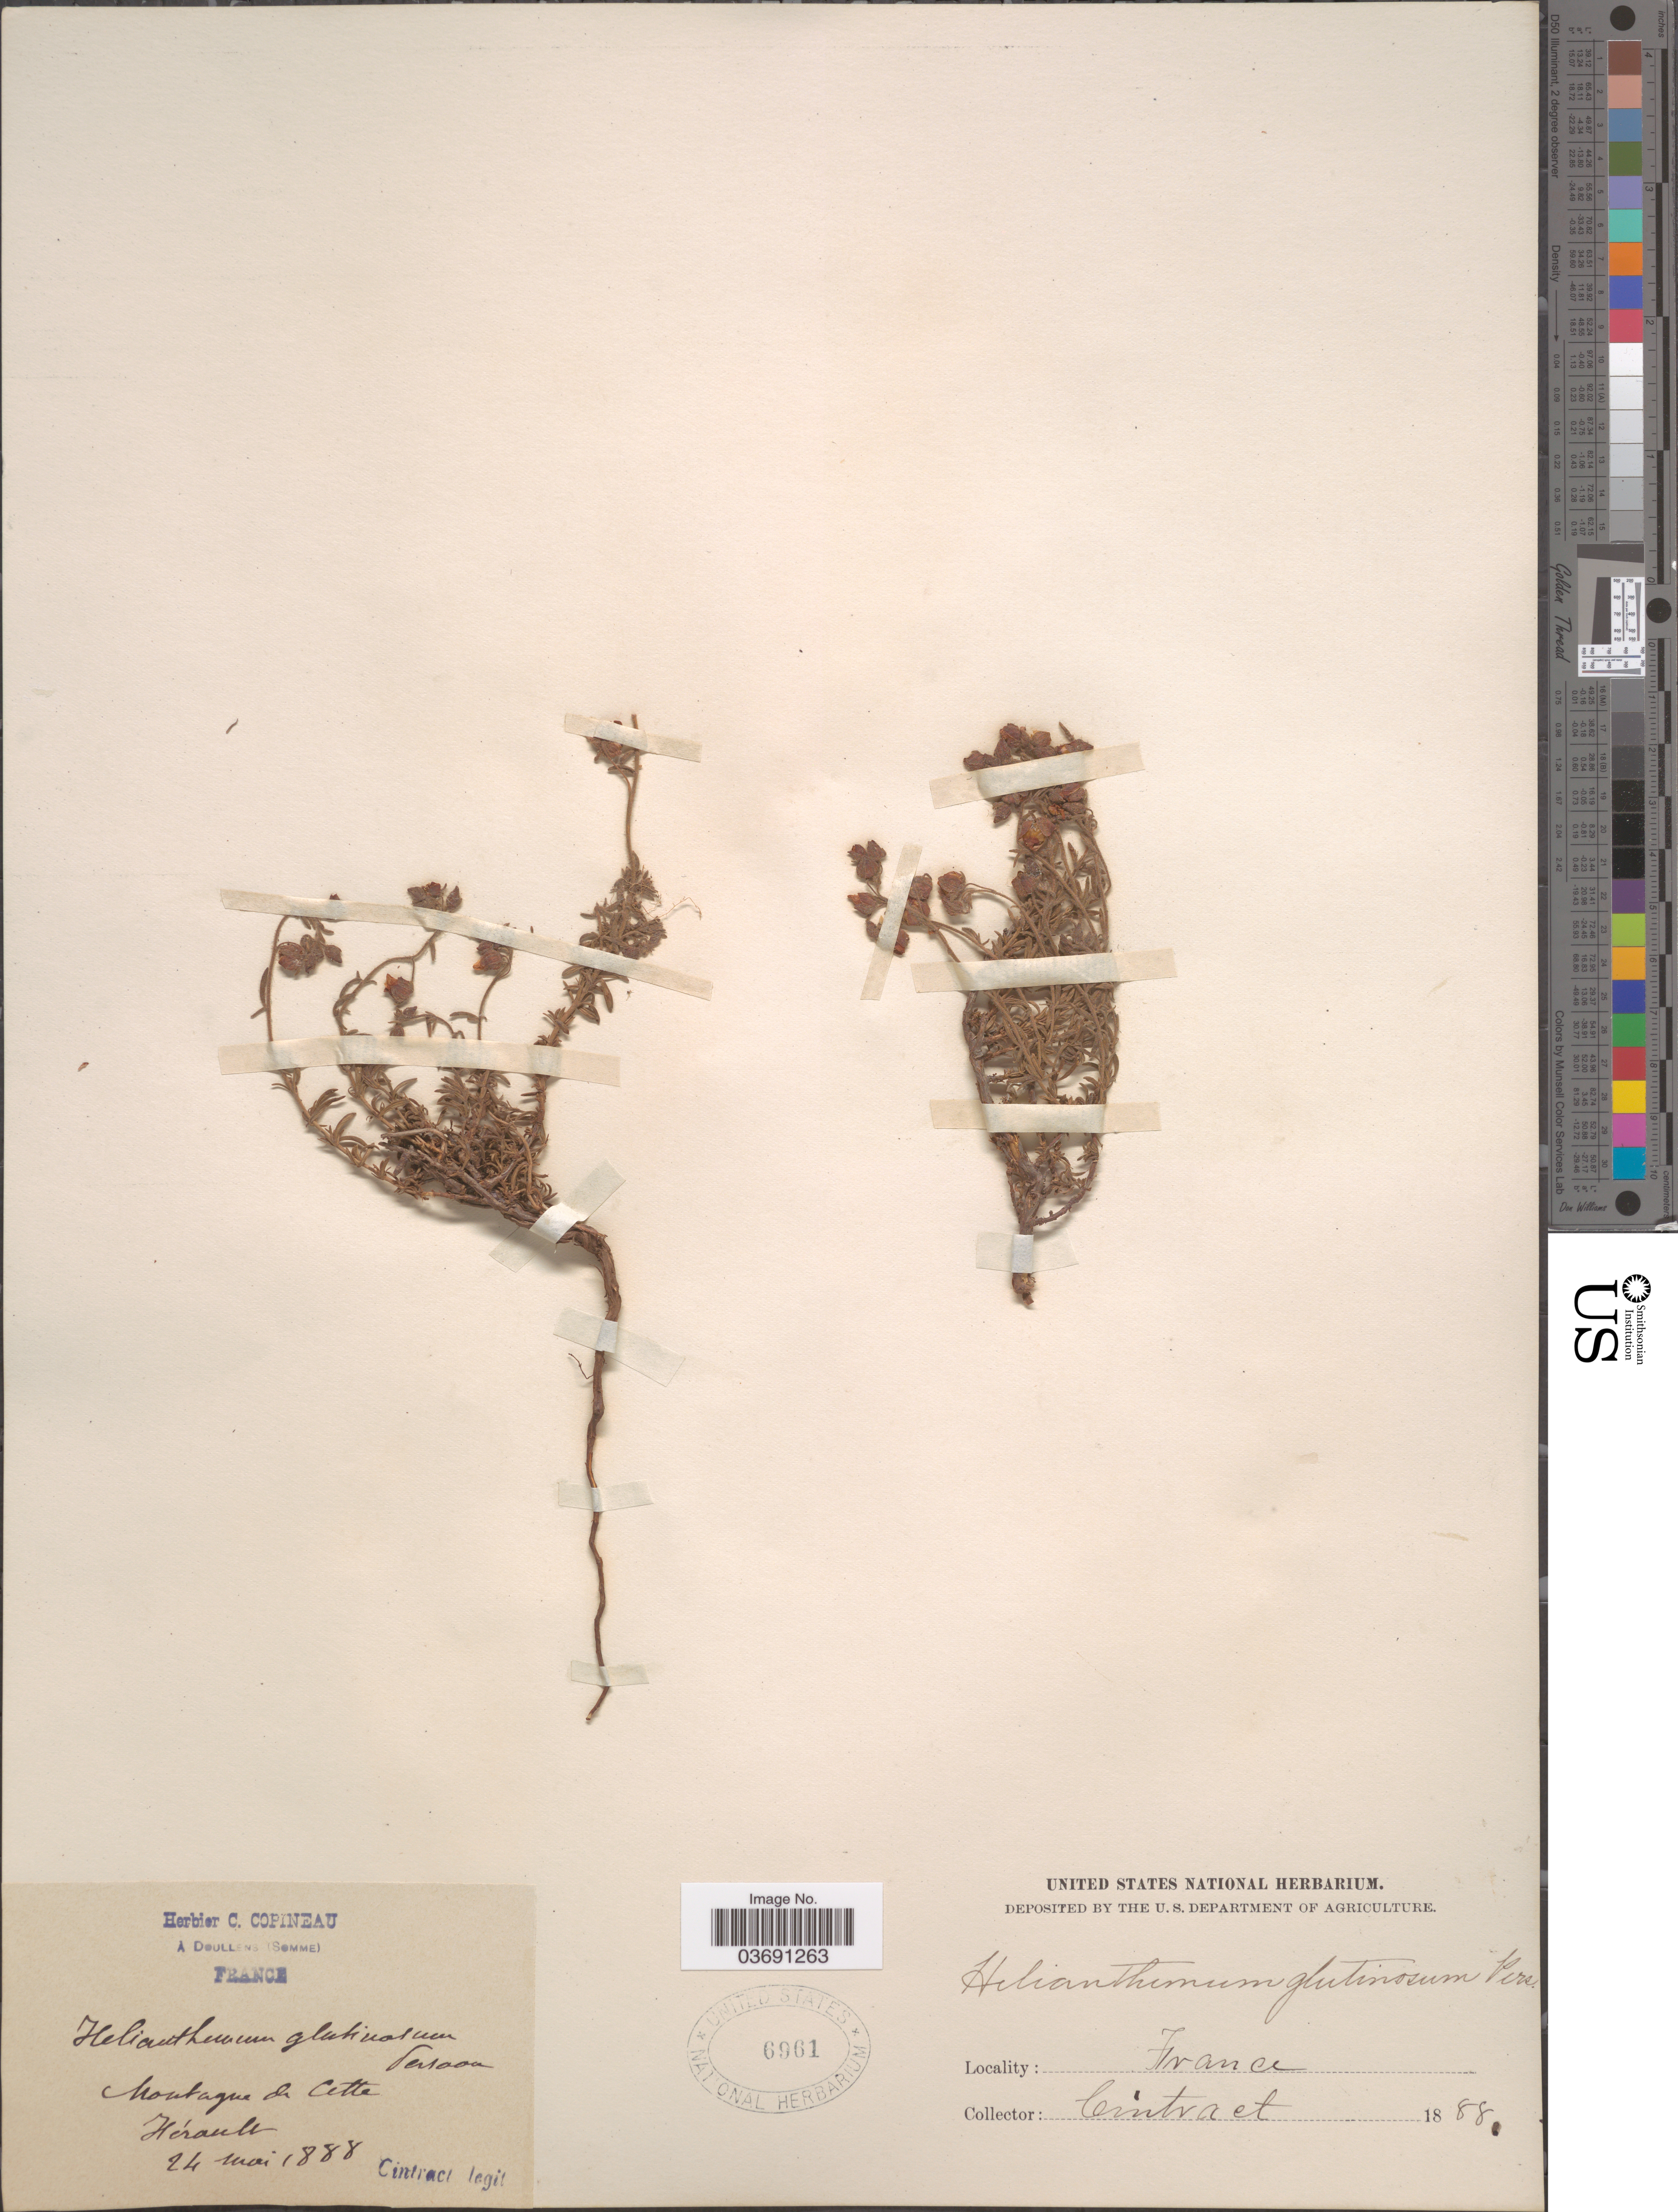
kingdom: Plantae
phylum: Tracheophyta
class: Magnoliopsida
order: Malvales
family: Cistaceae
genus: Fumana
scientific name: Fumana glutinosa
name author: (L.) Boiss.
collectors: Cintract, --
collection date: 1888-05-24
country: France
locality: Montagne de Cette Hérault.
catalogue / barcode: US 6961